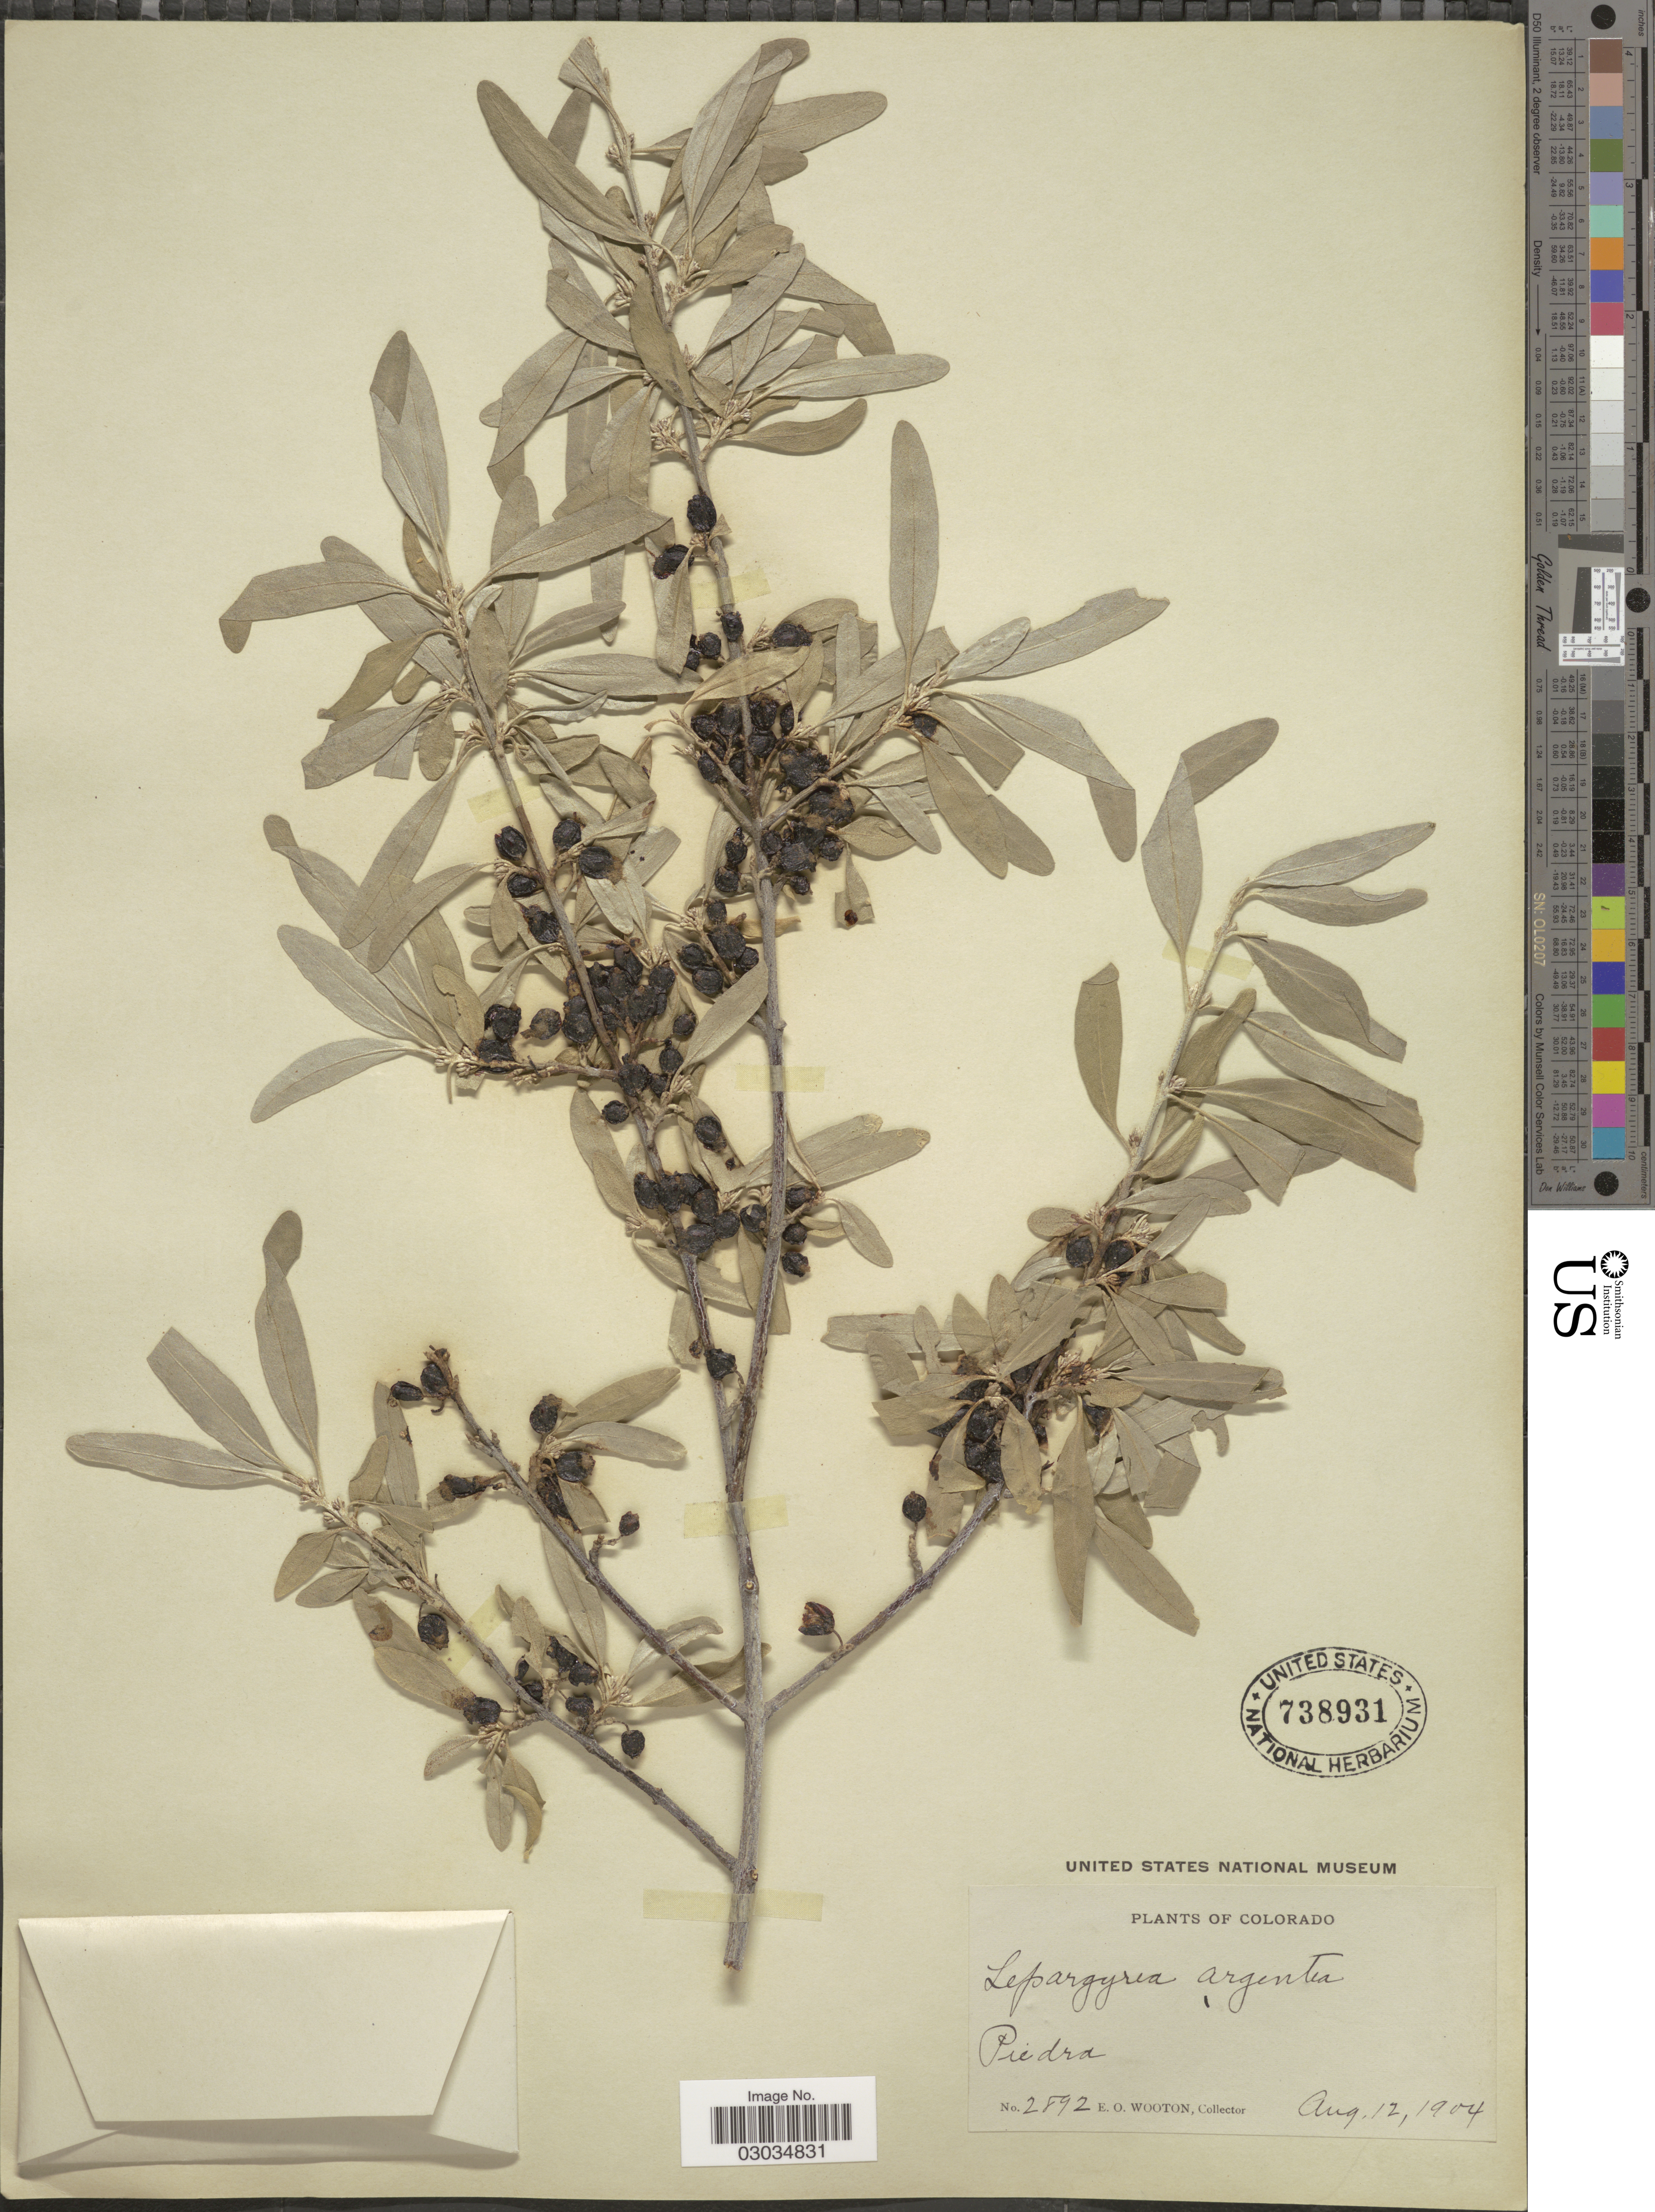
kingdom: Plantae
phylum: Tracheophyta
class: Magnoliopsida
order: Rosales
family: Elaeagnaceae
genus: Shepherdia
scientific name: Shepherdia argentea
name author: (Pursh) Nutt.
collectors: E. O. Wooton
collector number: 2892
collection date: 1904-08-12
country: United States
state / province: Colorado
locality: Piedra.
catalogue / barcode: US 738931